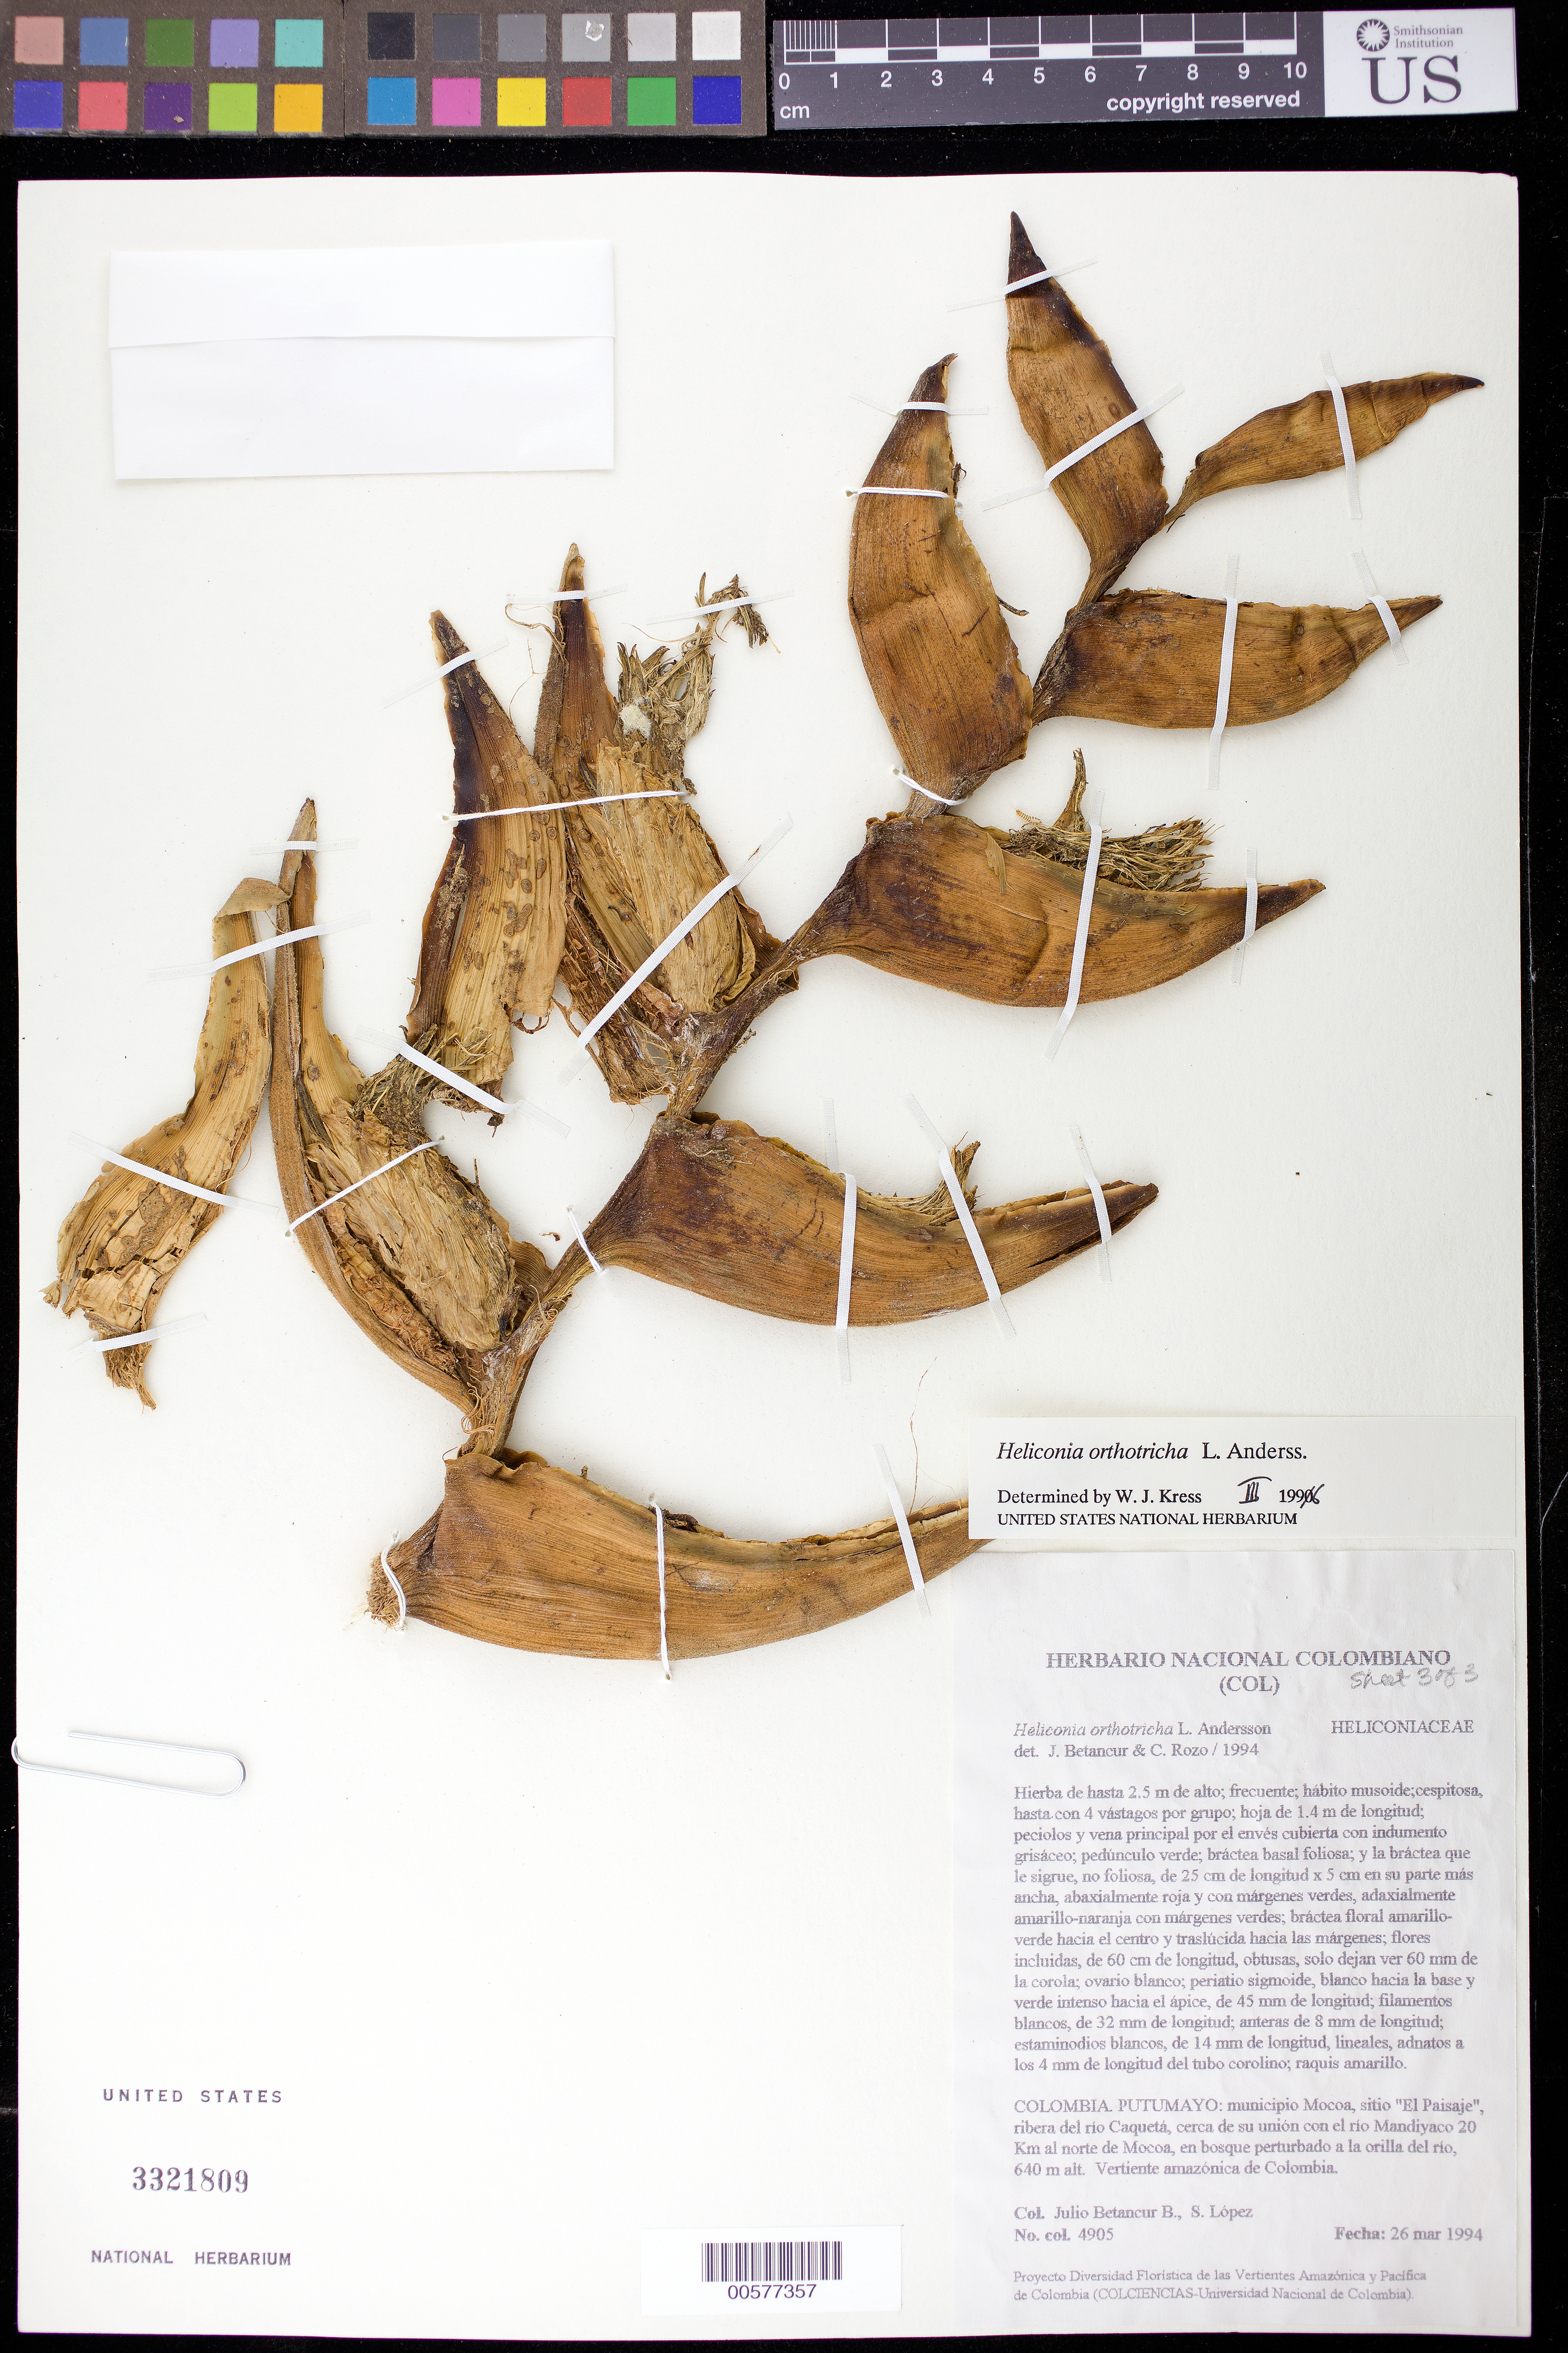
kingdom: Plantae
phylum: Tracheophyta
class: Liliopsida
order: Zingiberales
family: Heliconiaceae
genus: Heliconia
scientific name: Heliconia orthotricha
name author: L. Andersson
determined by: Betancur, J. C.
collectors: J. C. Betancur & S. Lopez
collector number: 4905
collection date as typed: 26 Mar 1994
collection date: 1994-03-26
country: Colombia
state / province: Putumayo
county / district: Mocoa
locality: El Paisaje site on Rio Caqueta shore, disturbed forest along river, near the merge with Rio Mandiyaco, 20 Km N of Mocoa.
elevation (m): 640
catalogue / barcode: US 3321809